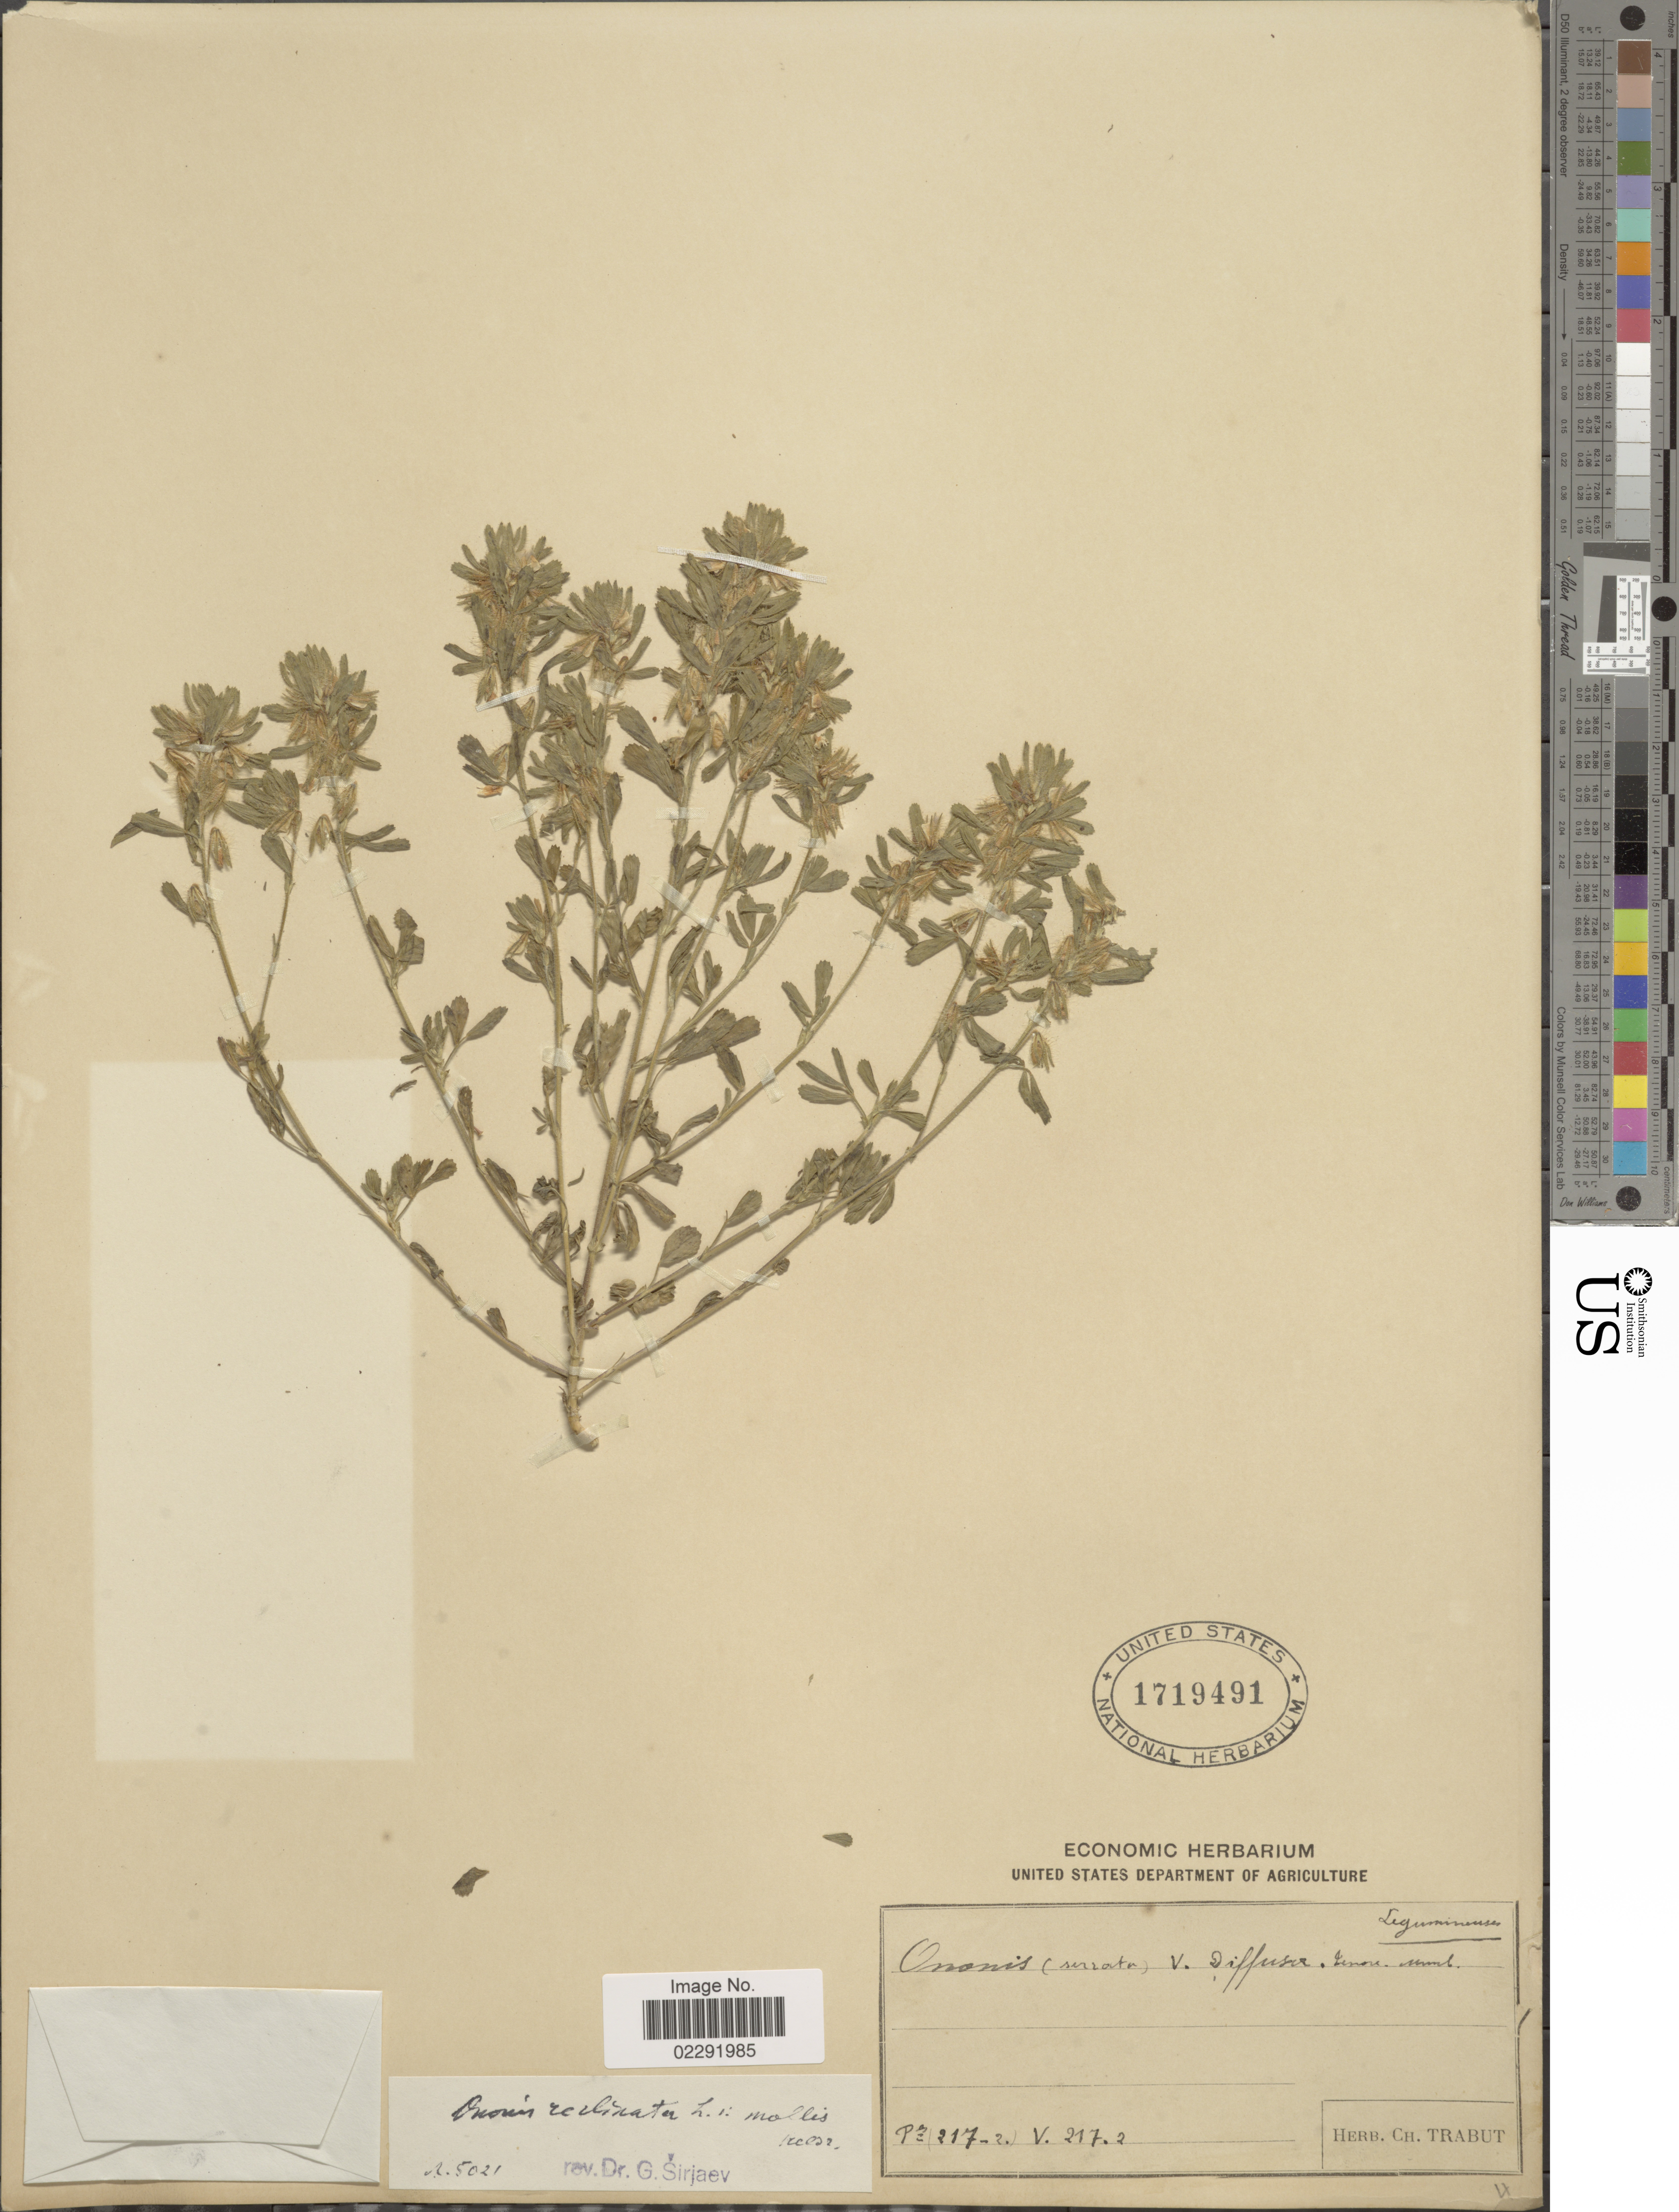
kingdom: Plantae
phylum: Tracheophyta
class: Magnoliopsida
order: Fabales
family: Fabaceae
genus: Ononis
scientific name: Ononis reclinata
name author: L.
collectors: Ex herb. Ch. Trabut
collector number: P217-2 v. 217-2?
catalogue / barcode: US 1719491